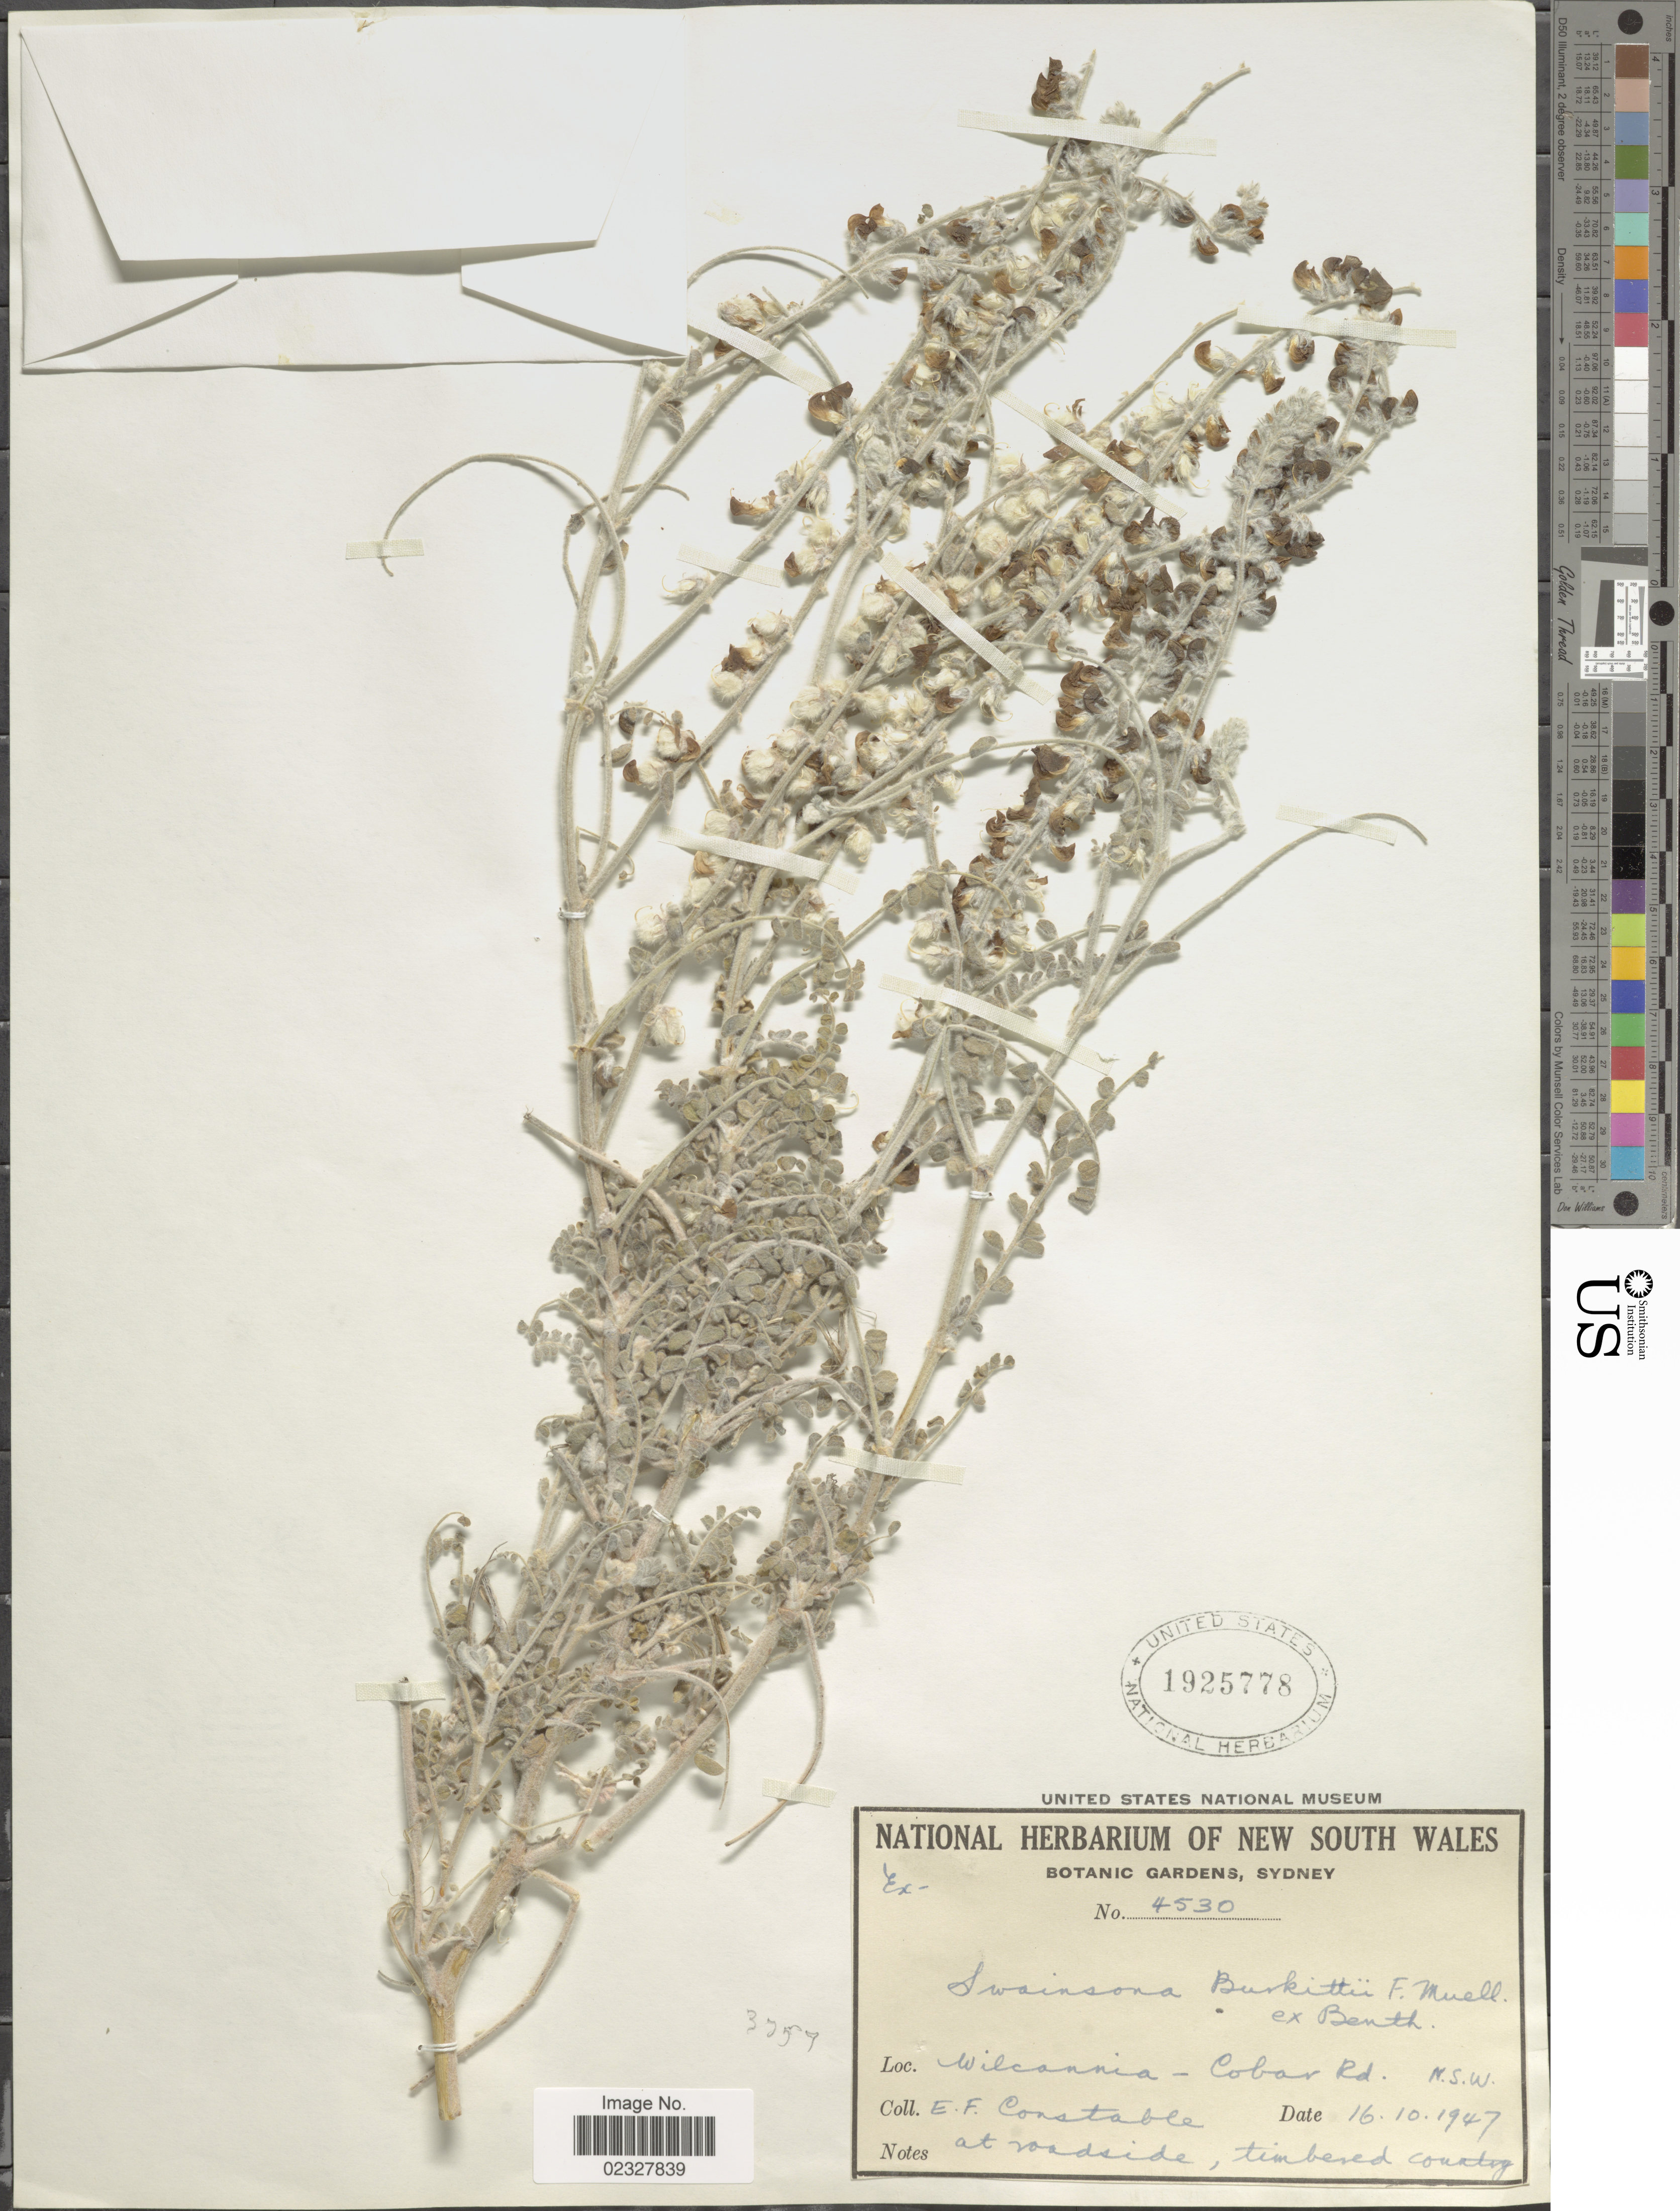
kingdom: Plantae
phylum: Tracheophyta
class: Magnoliopsida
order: Fabales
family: Fabaceae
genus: Swainsona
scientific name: Swainsona burkittii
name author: F. Muell. ex Benth.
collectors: E. F. Constable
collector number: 4530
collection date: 1947-10-16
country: Australia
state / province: New South Wales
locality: Wilcannia-Cobar Rd. N.S.W. at roadside.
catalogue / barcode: US 1925778